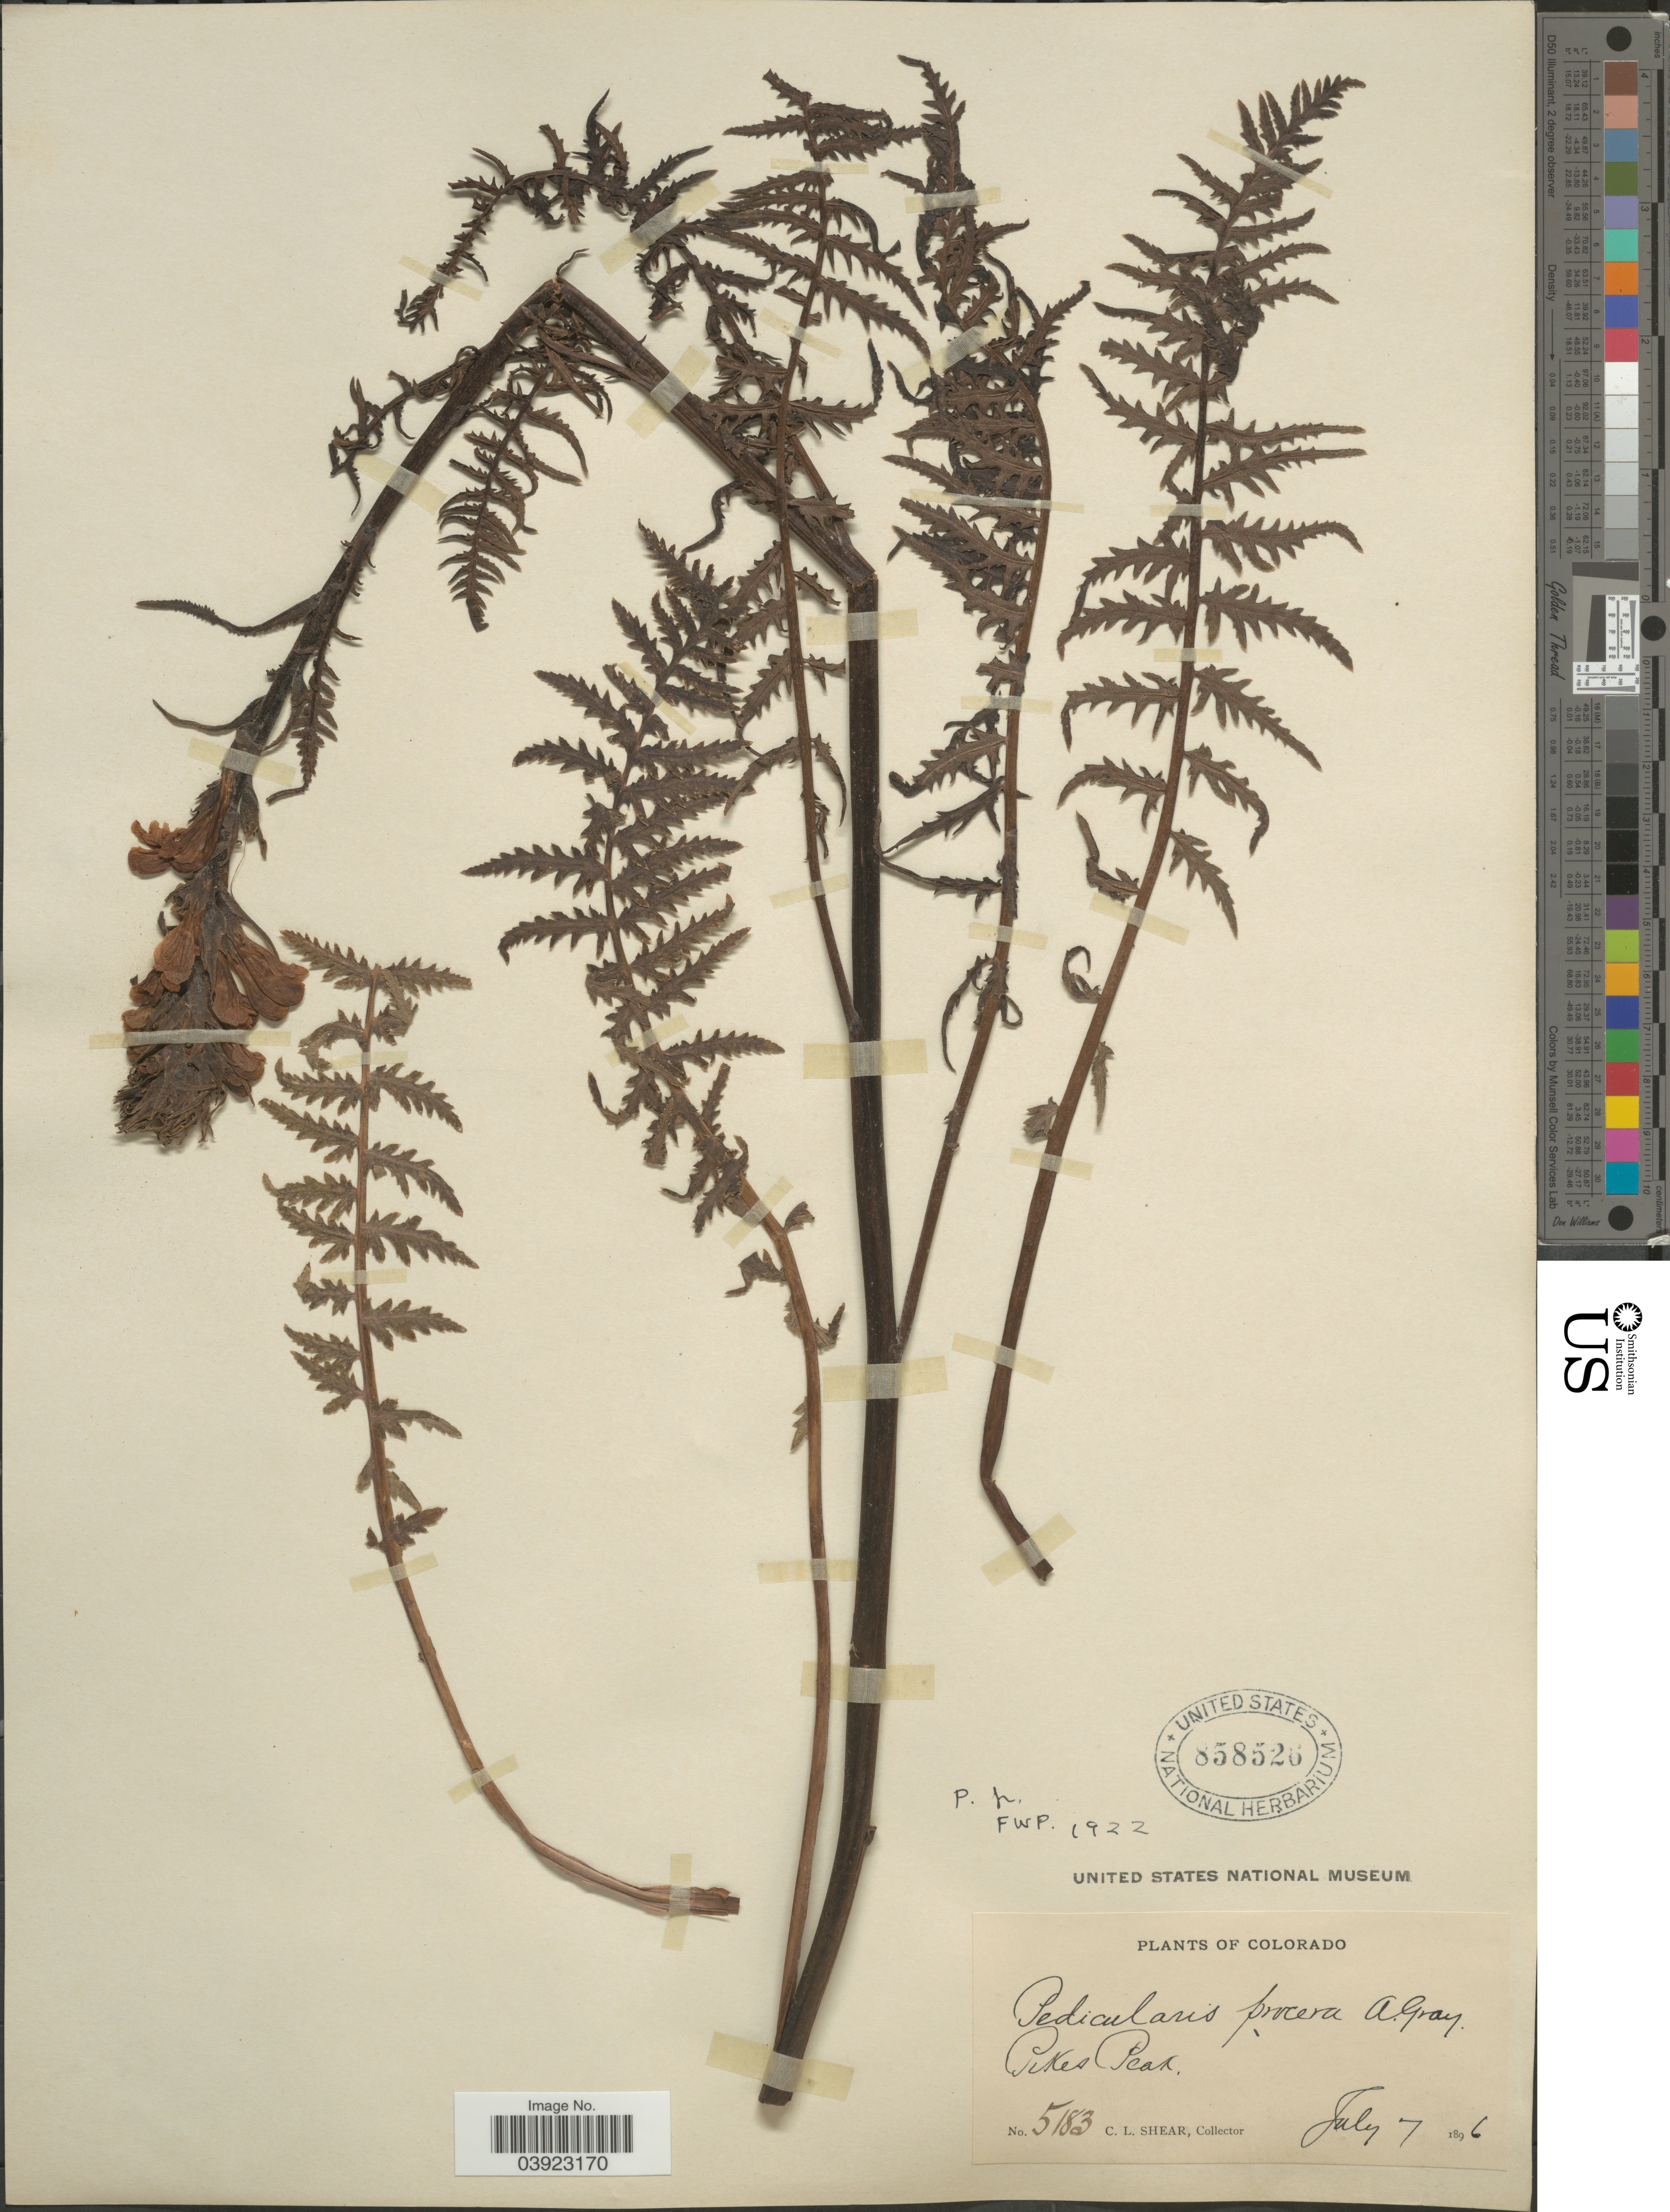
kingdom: Plantae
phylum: Tracheophyta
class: Magnoliopsida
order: Lamiales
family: Orobanchaceae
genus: Pedicularis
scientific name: Pedicularis procera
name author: A. Gray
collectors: C. L. Shear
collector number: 5183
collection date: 1896-07-07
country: United States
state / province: Colorado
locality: Pikes Peak.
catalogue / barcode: US 858526